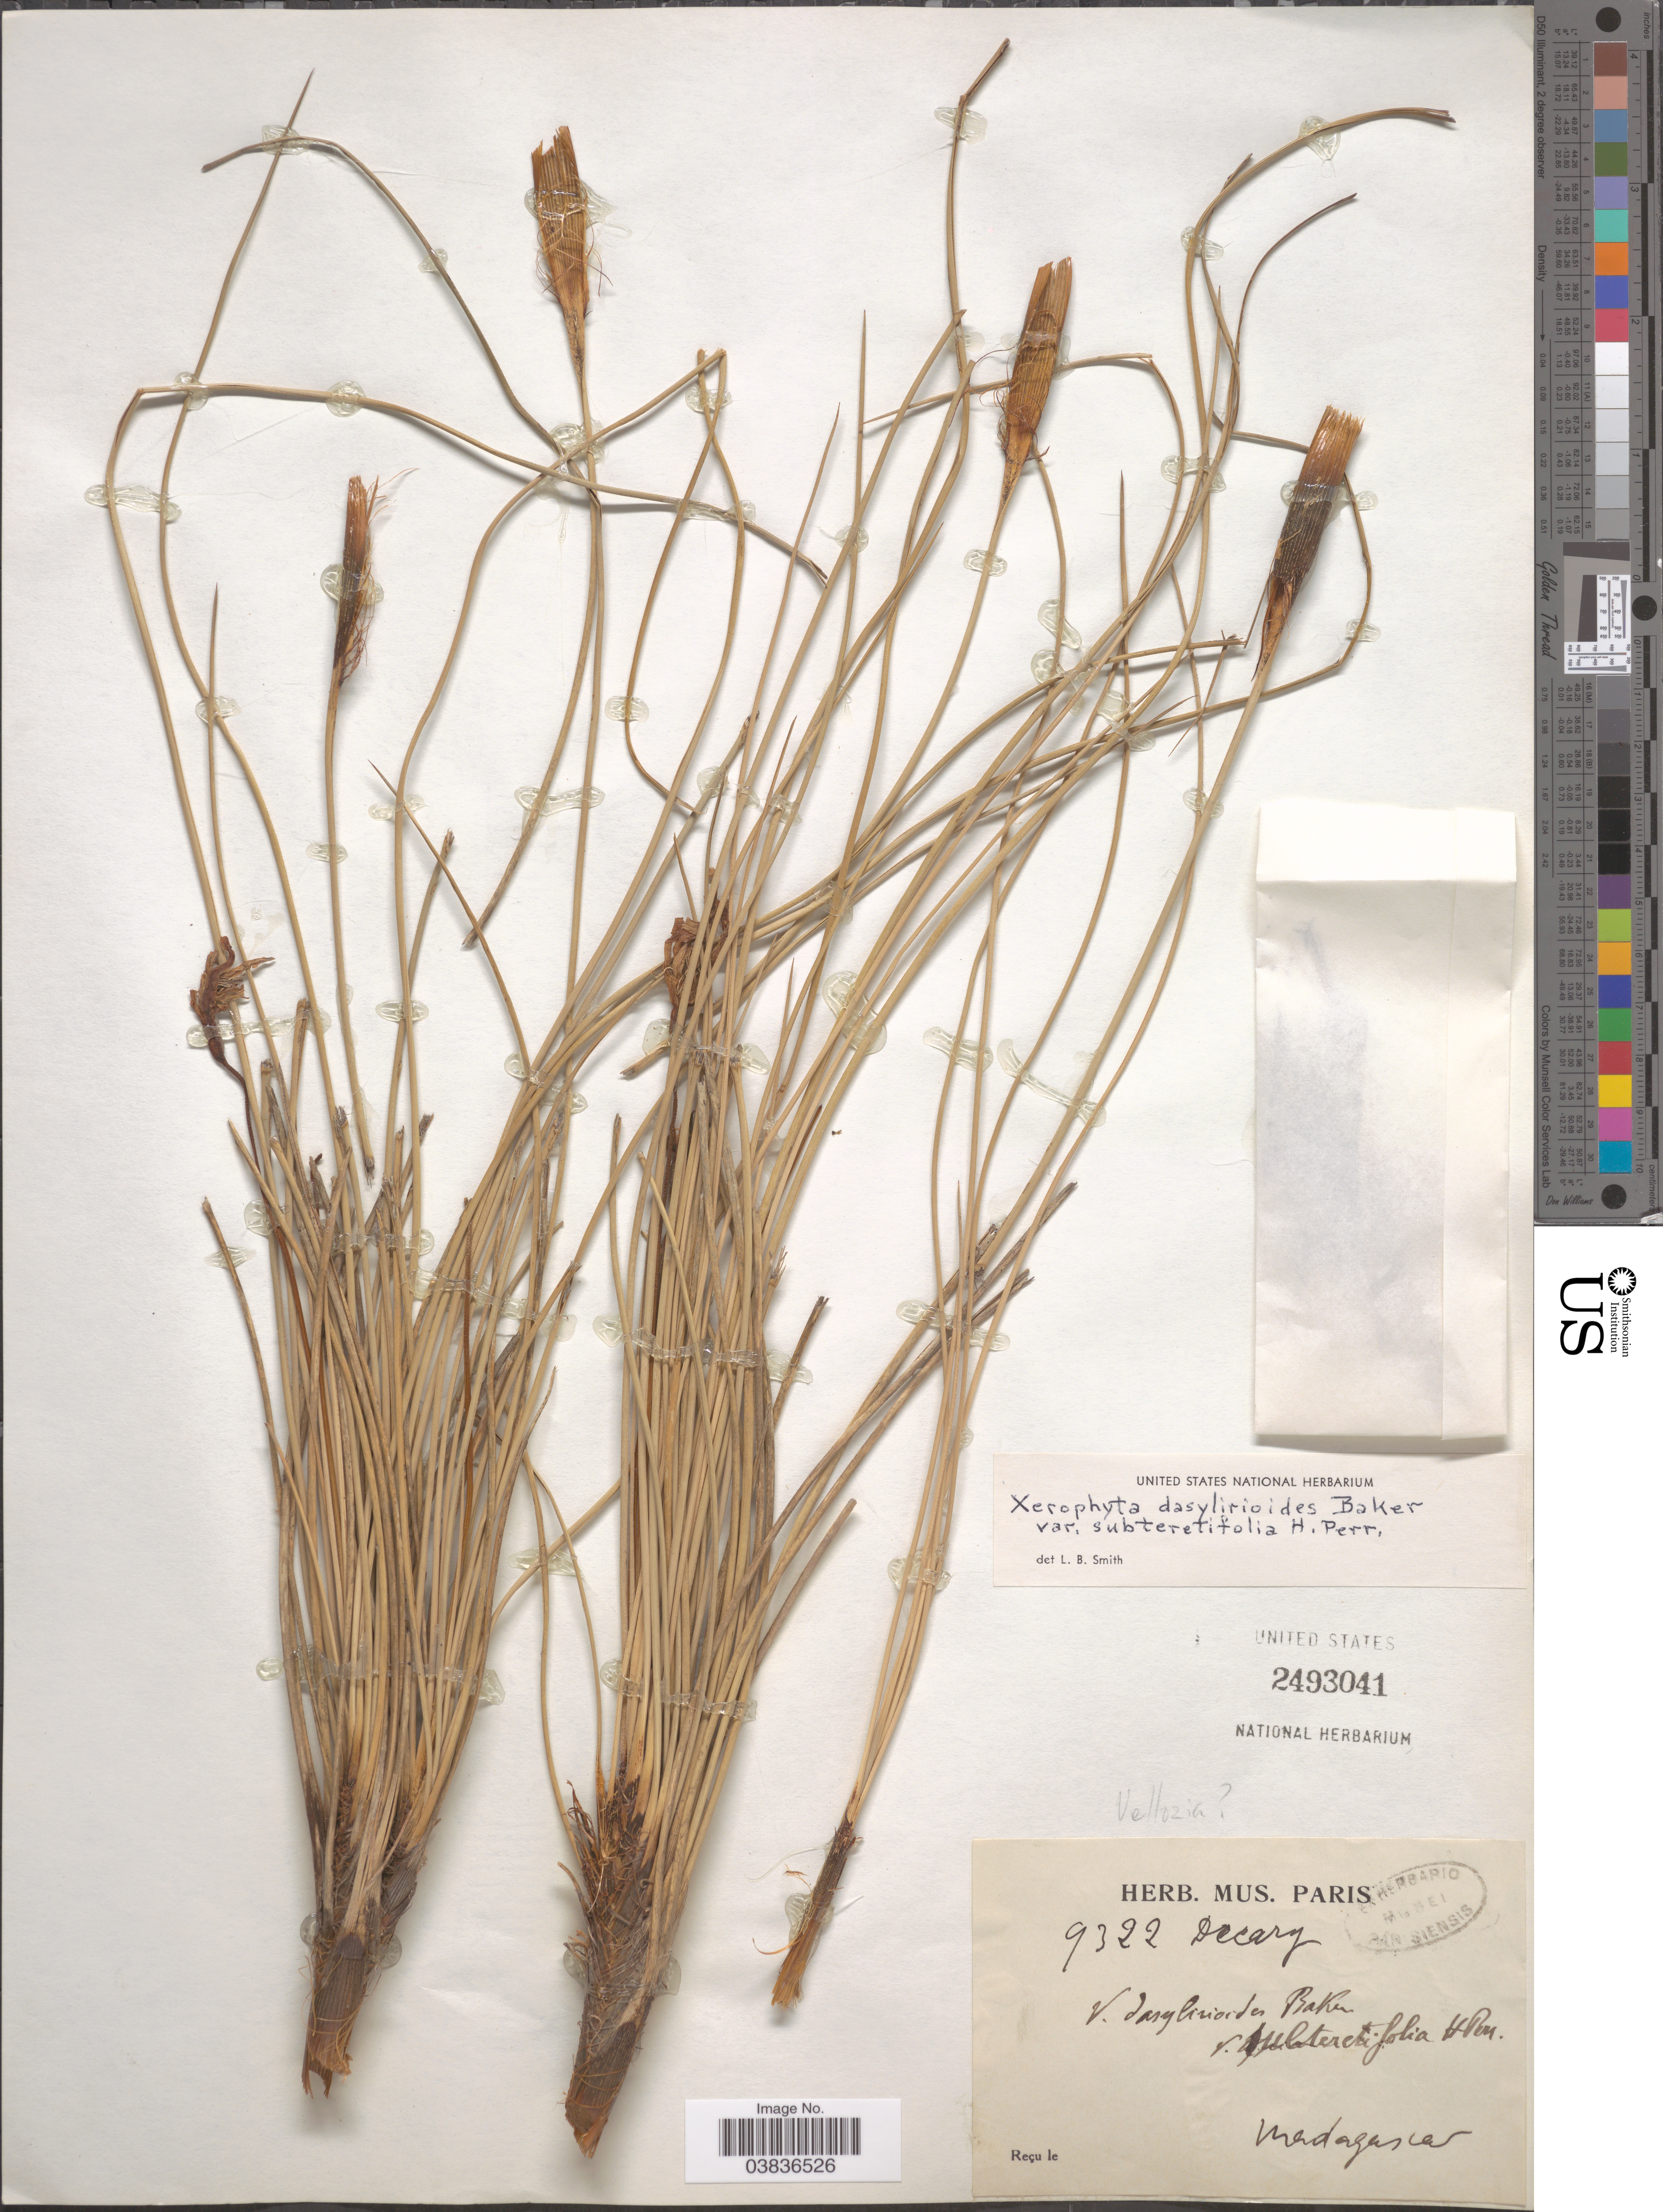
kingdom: Plantae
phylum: Tracheophyta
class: Liliopsida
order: Pandanales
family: Velloziaceae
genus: Xerophyta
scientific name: Xerophyta dasylirioides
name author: Baker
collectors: Decary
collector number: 9322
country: Madagascar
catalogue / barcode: US 2493041